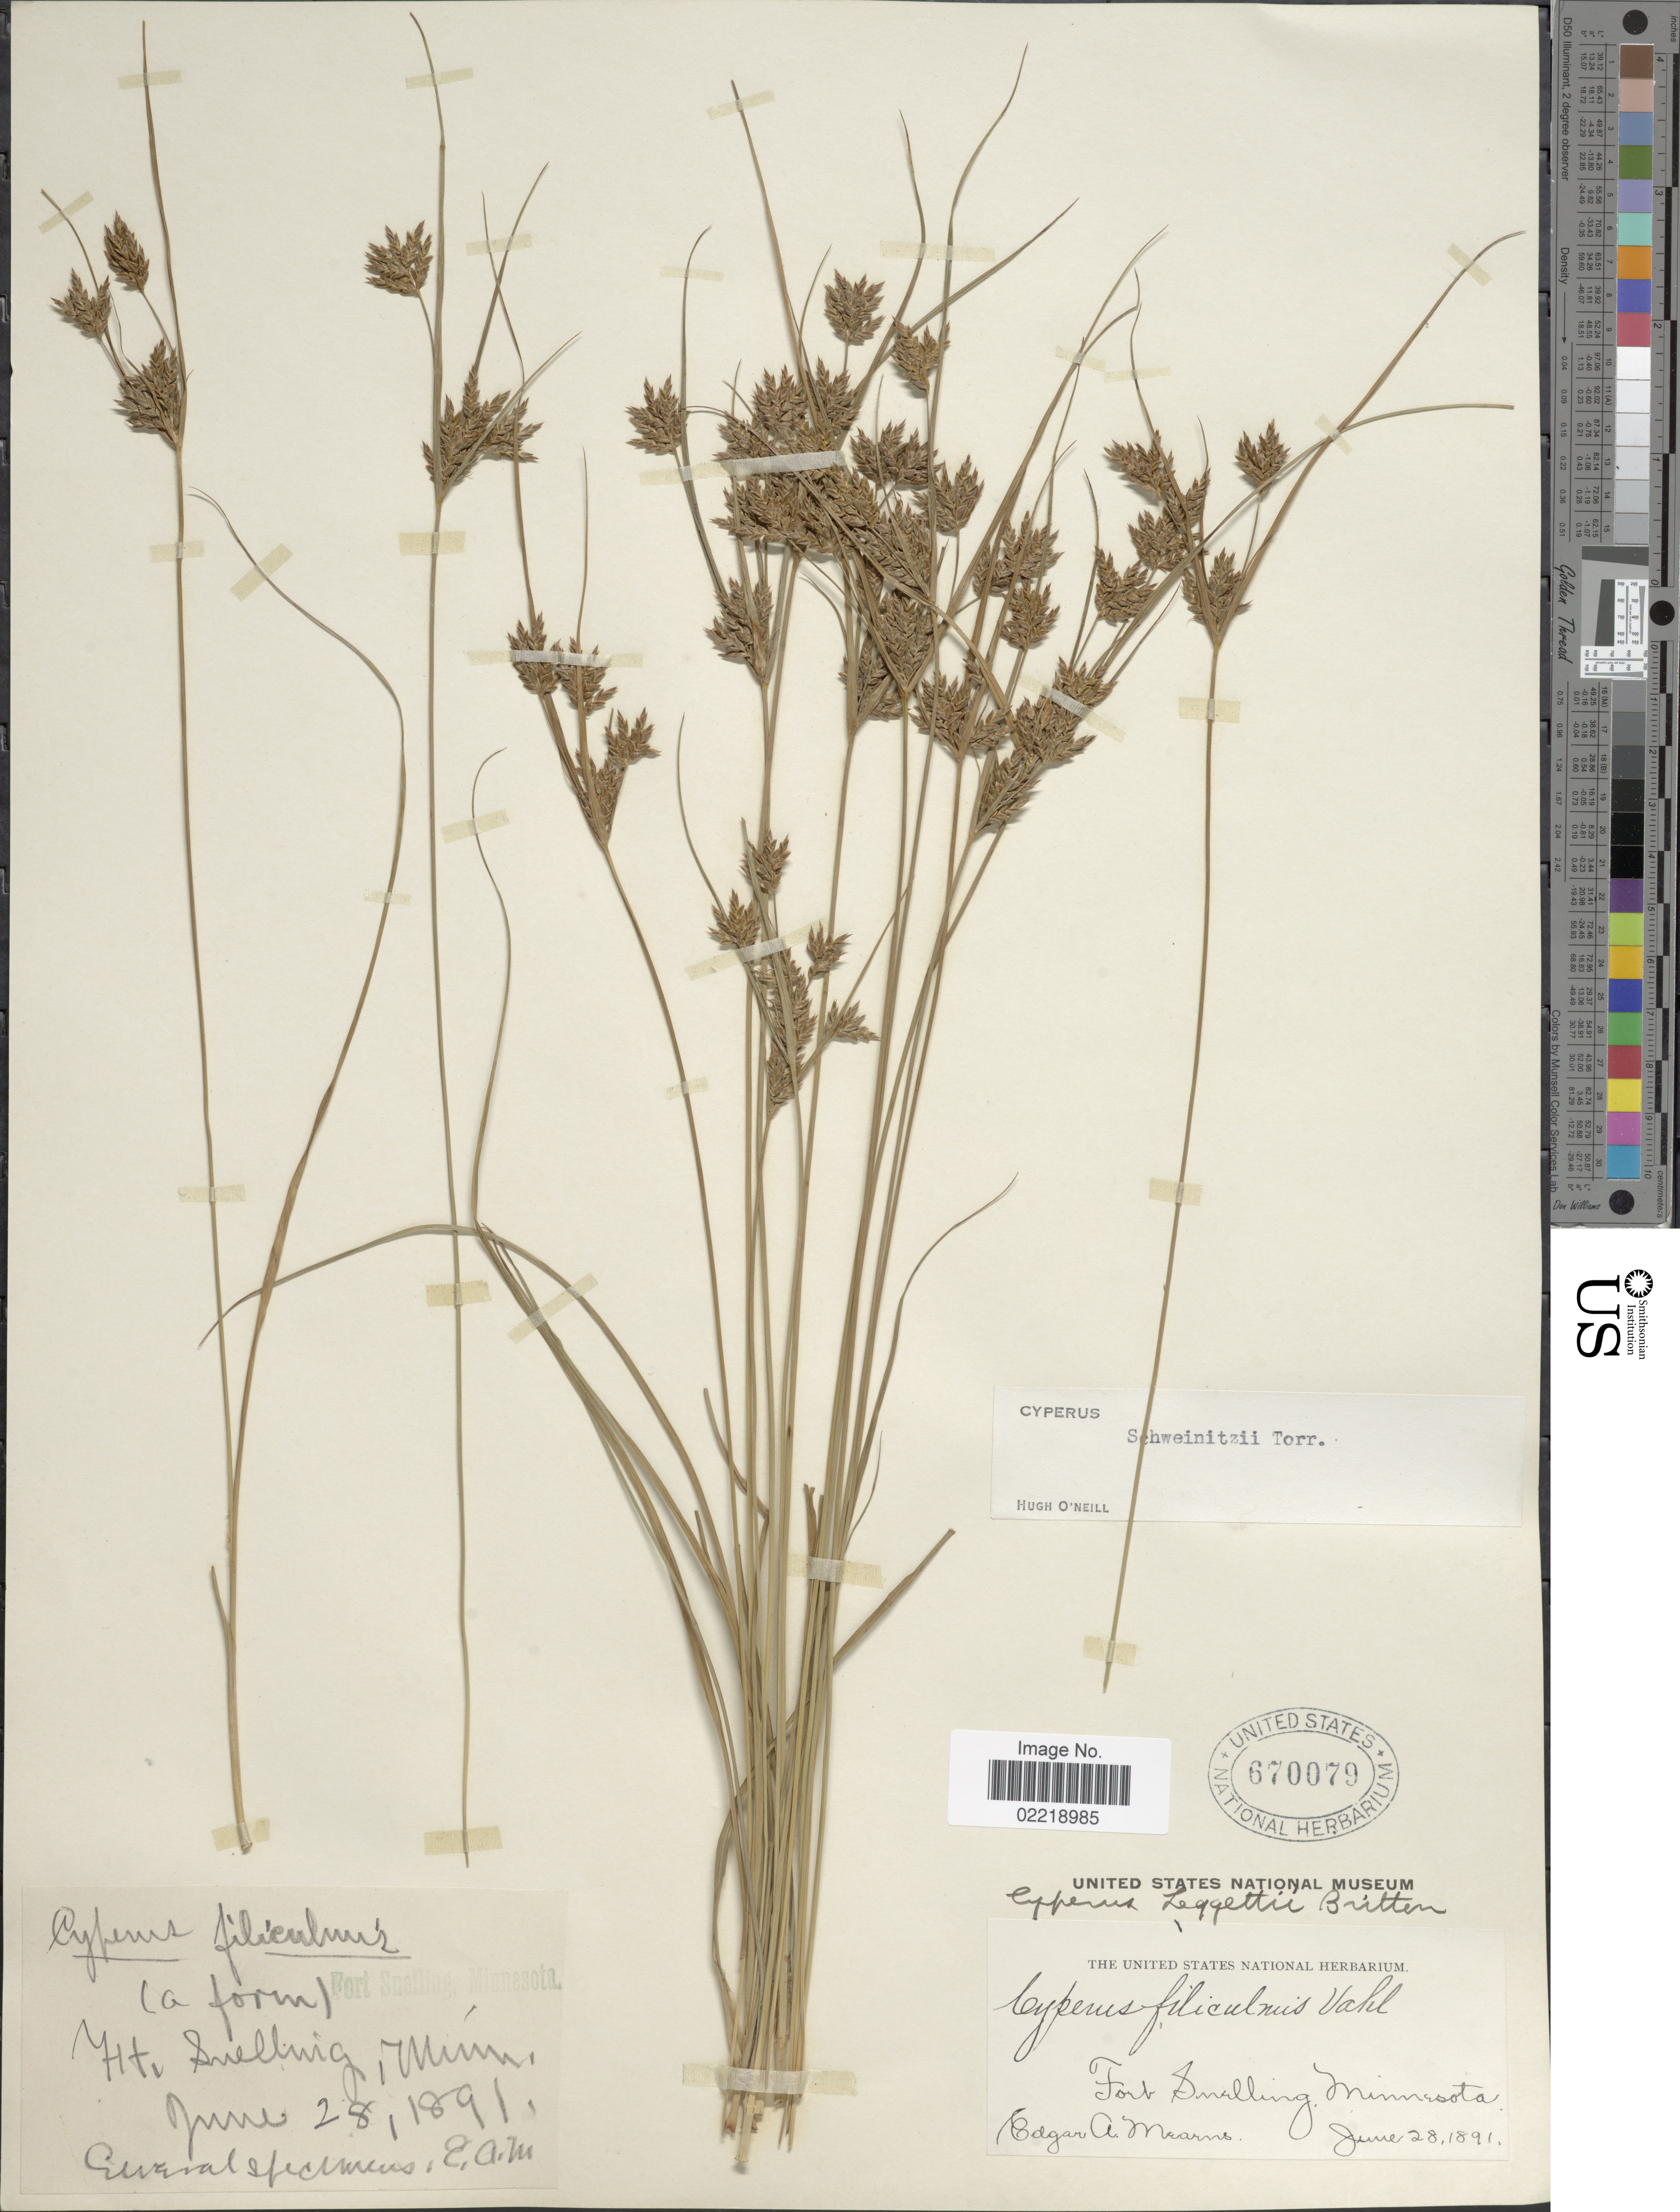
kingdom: Plantae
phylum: Tracheophyta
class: Liliopsida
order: Poales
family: Cyperaceae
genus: Cyperus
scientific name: Cyperus schweinitzii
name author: Torr.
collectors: E. A. Mearns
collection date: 1891-06-28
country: United States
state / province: Minnesota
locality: Fort Snelling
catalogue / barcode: US 670079